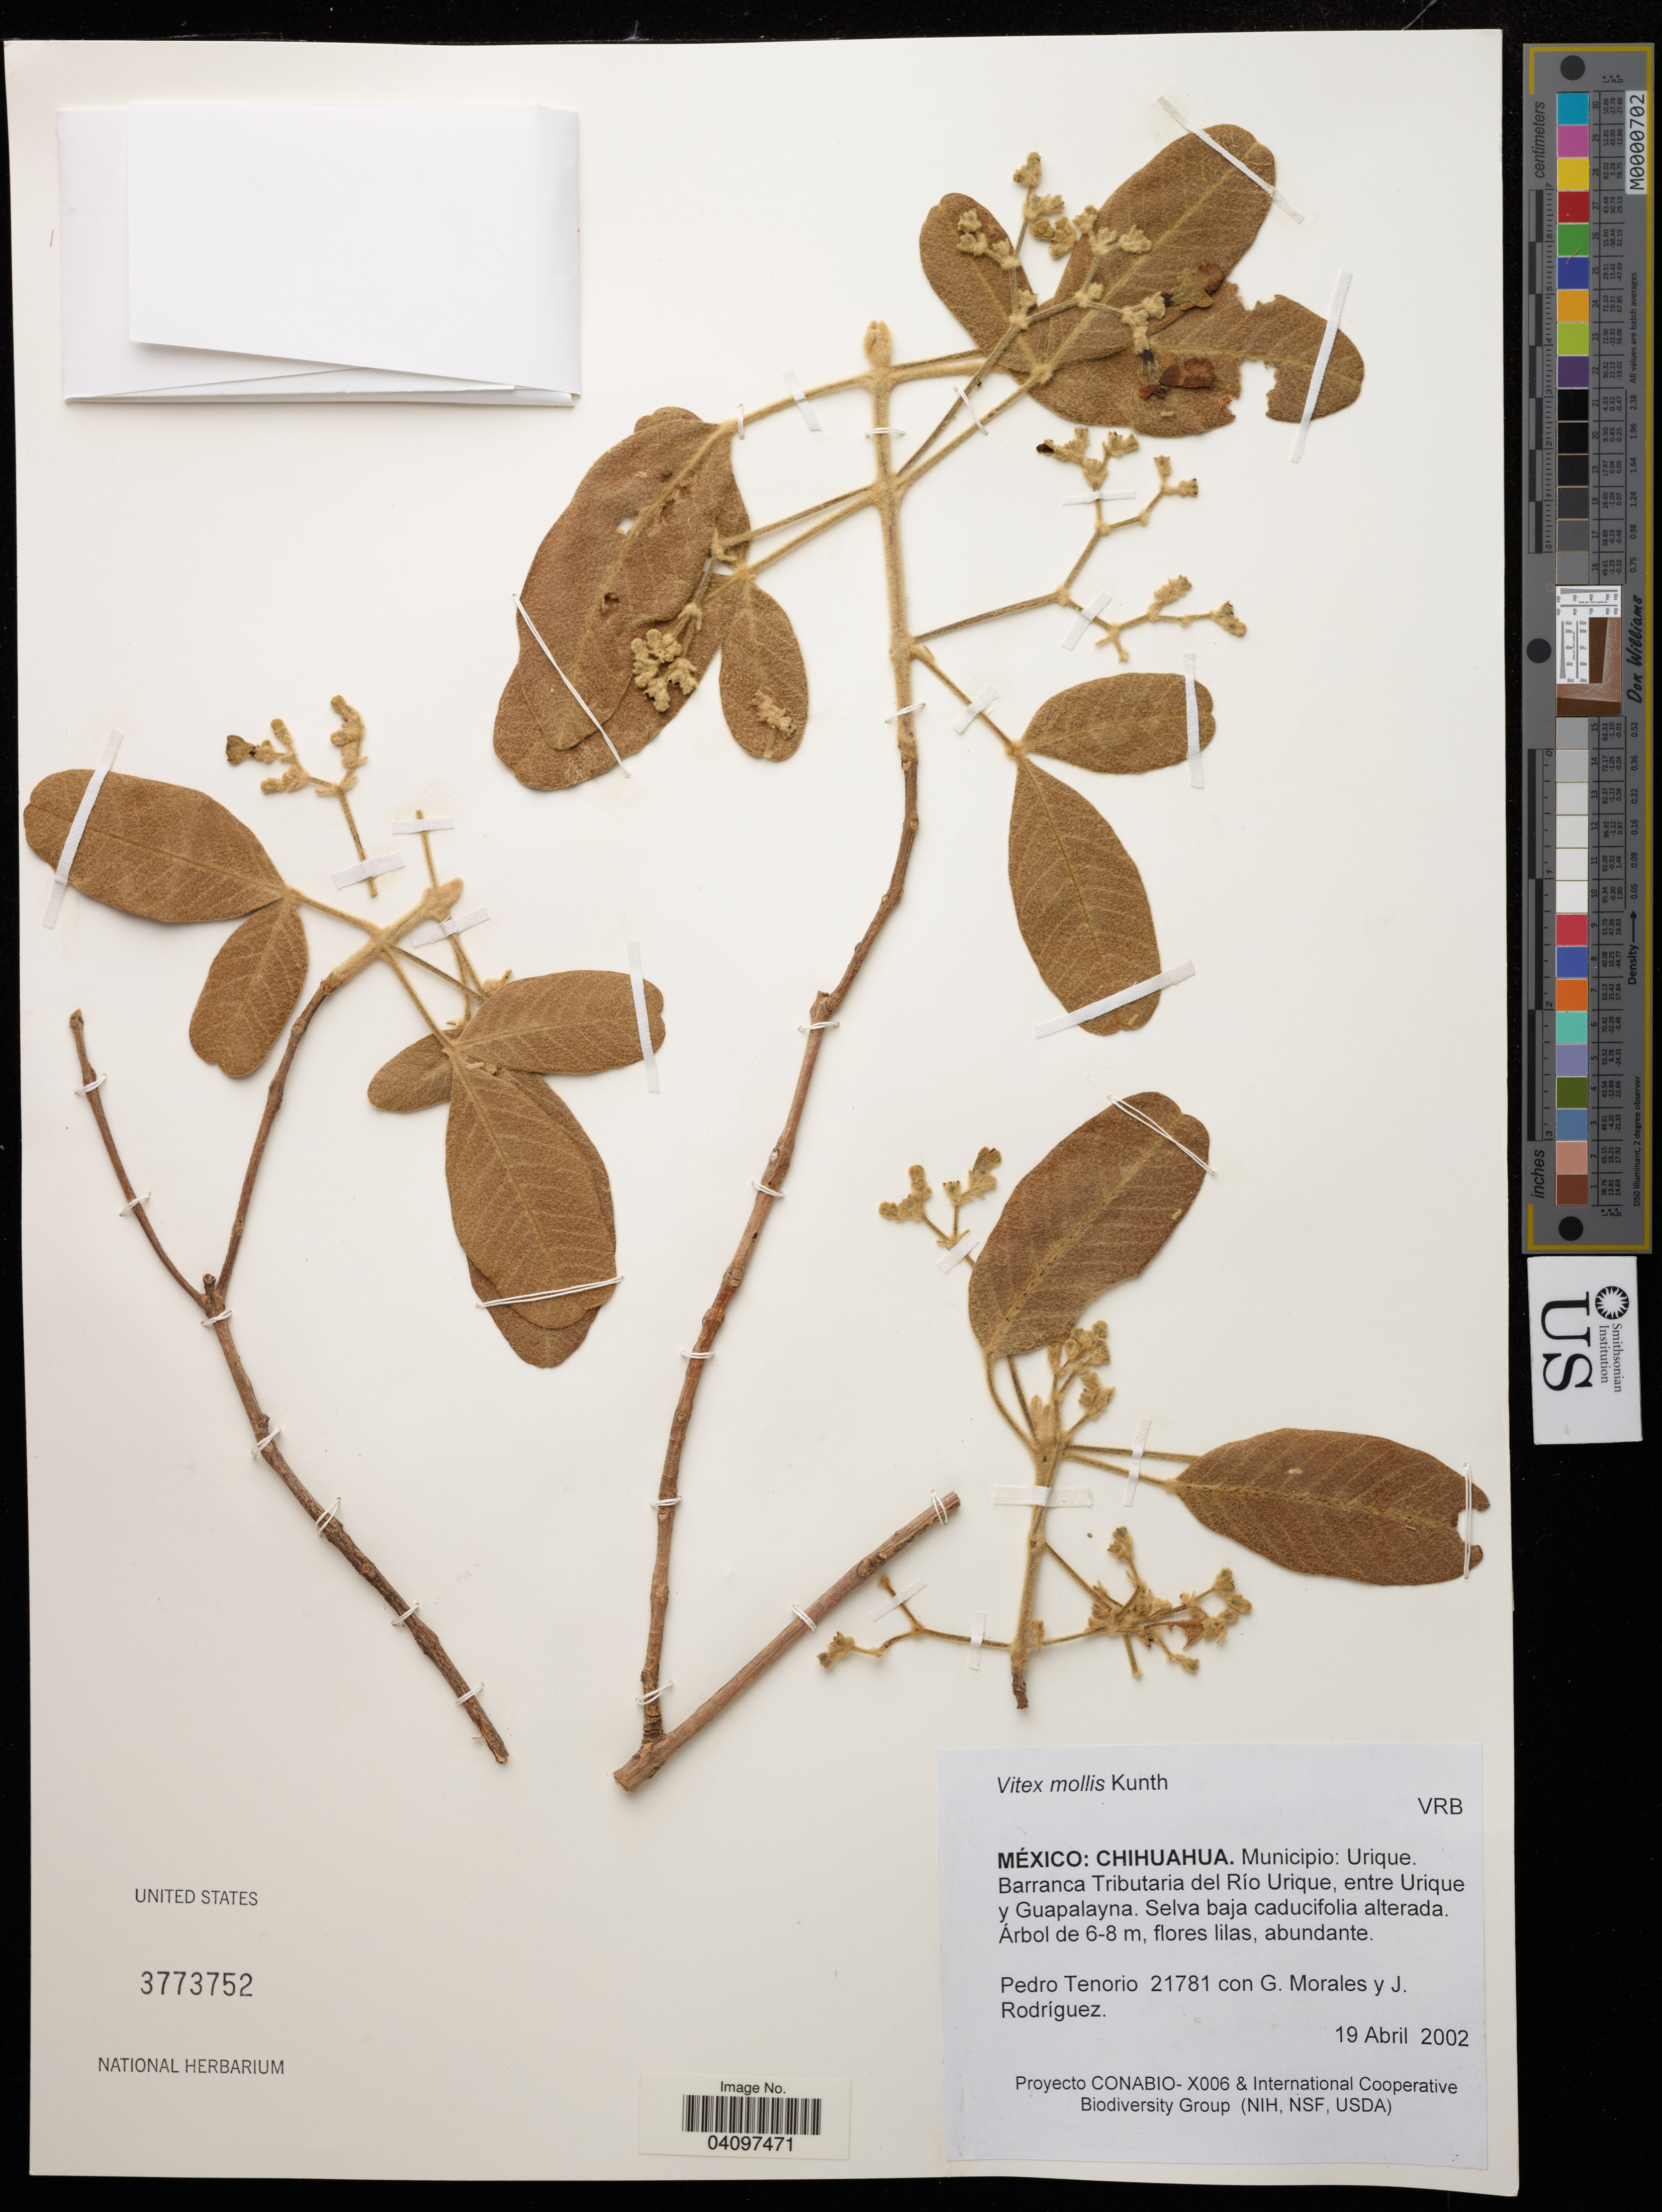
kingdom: Plantae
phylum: Tracheophyta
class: Magnoliopsida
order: Lamiales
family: Lamiaceae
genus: Vitex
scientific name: Vitex mollis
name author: Kunth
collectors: P. Tenorio L., G. Morales & J. Rodríguez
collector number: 21781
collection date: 2002-04-19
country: Mexico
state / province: Chihuahua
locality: Municipio: Urique. Barranca Tributaria del Río Urique, entre Urique y Guapalayna.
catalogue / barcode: US 3773752